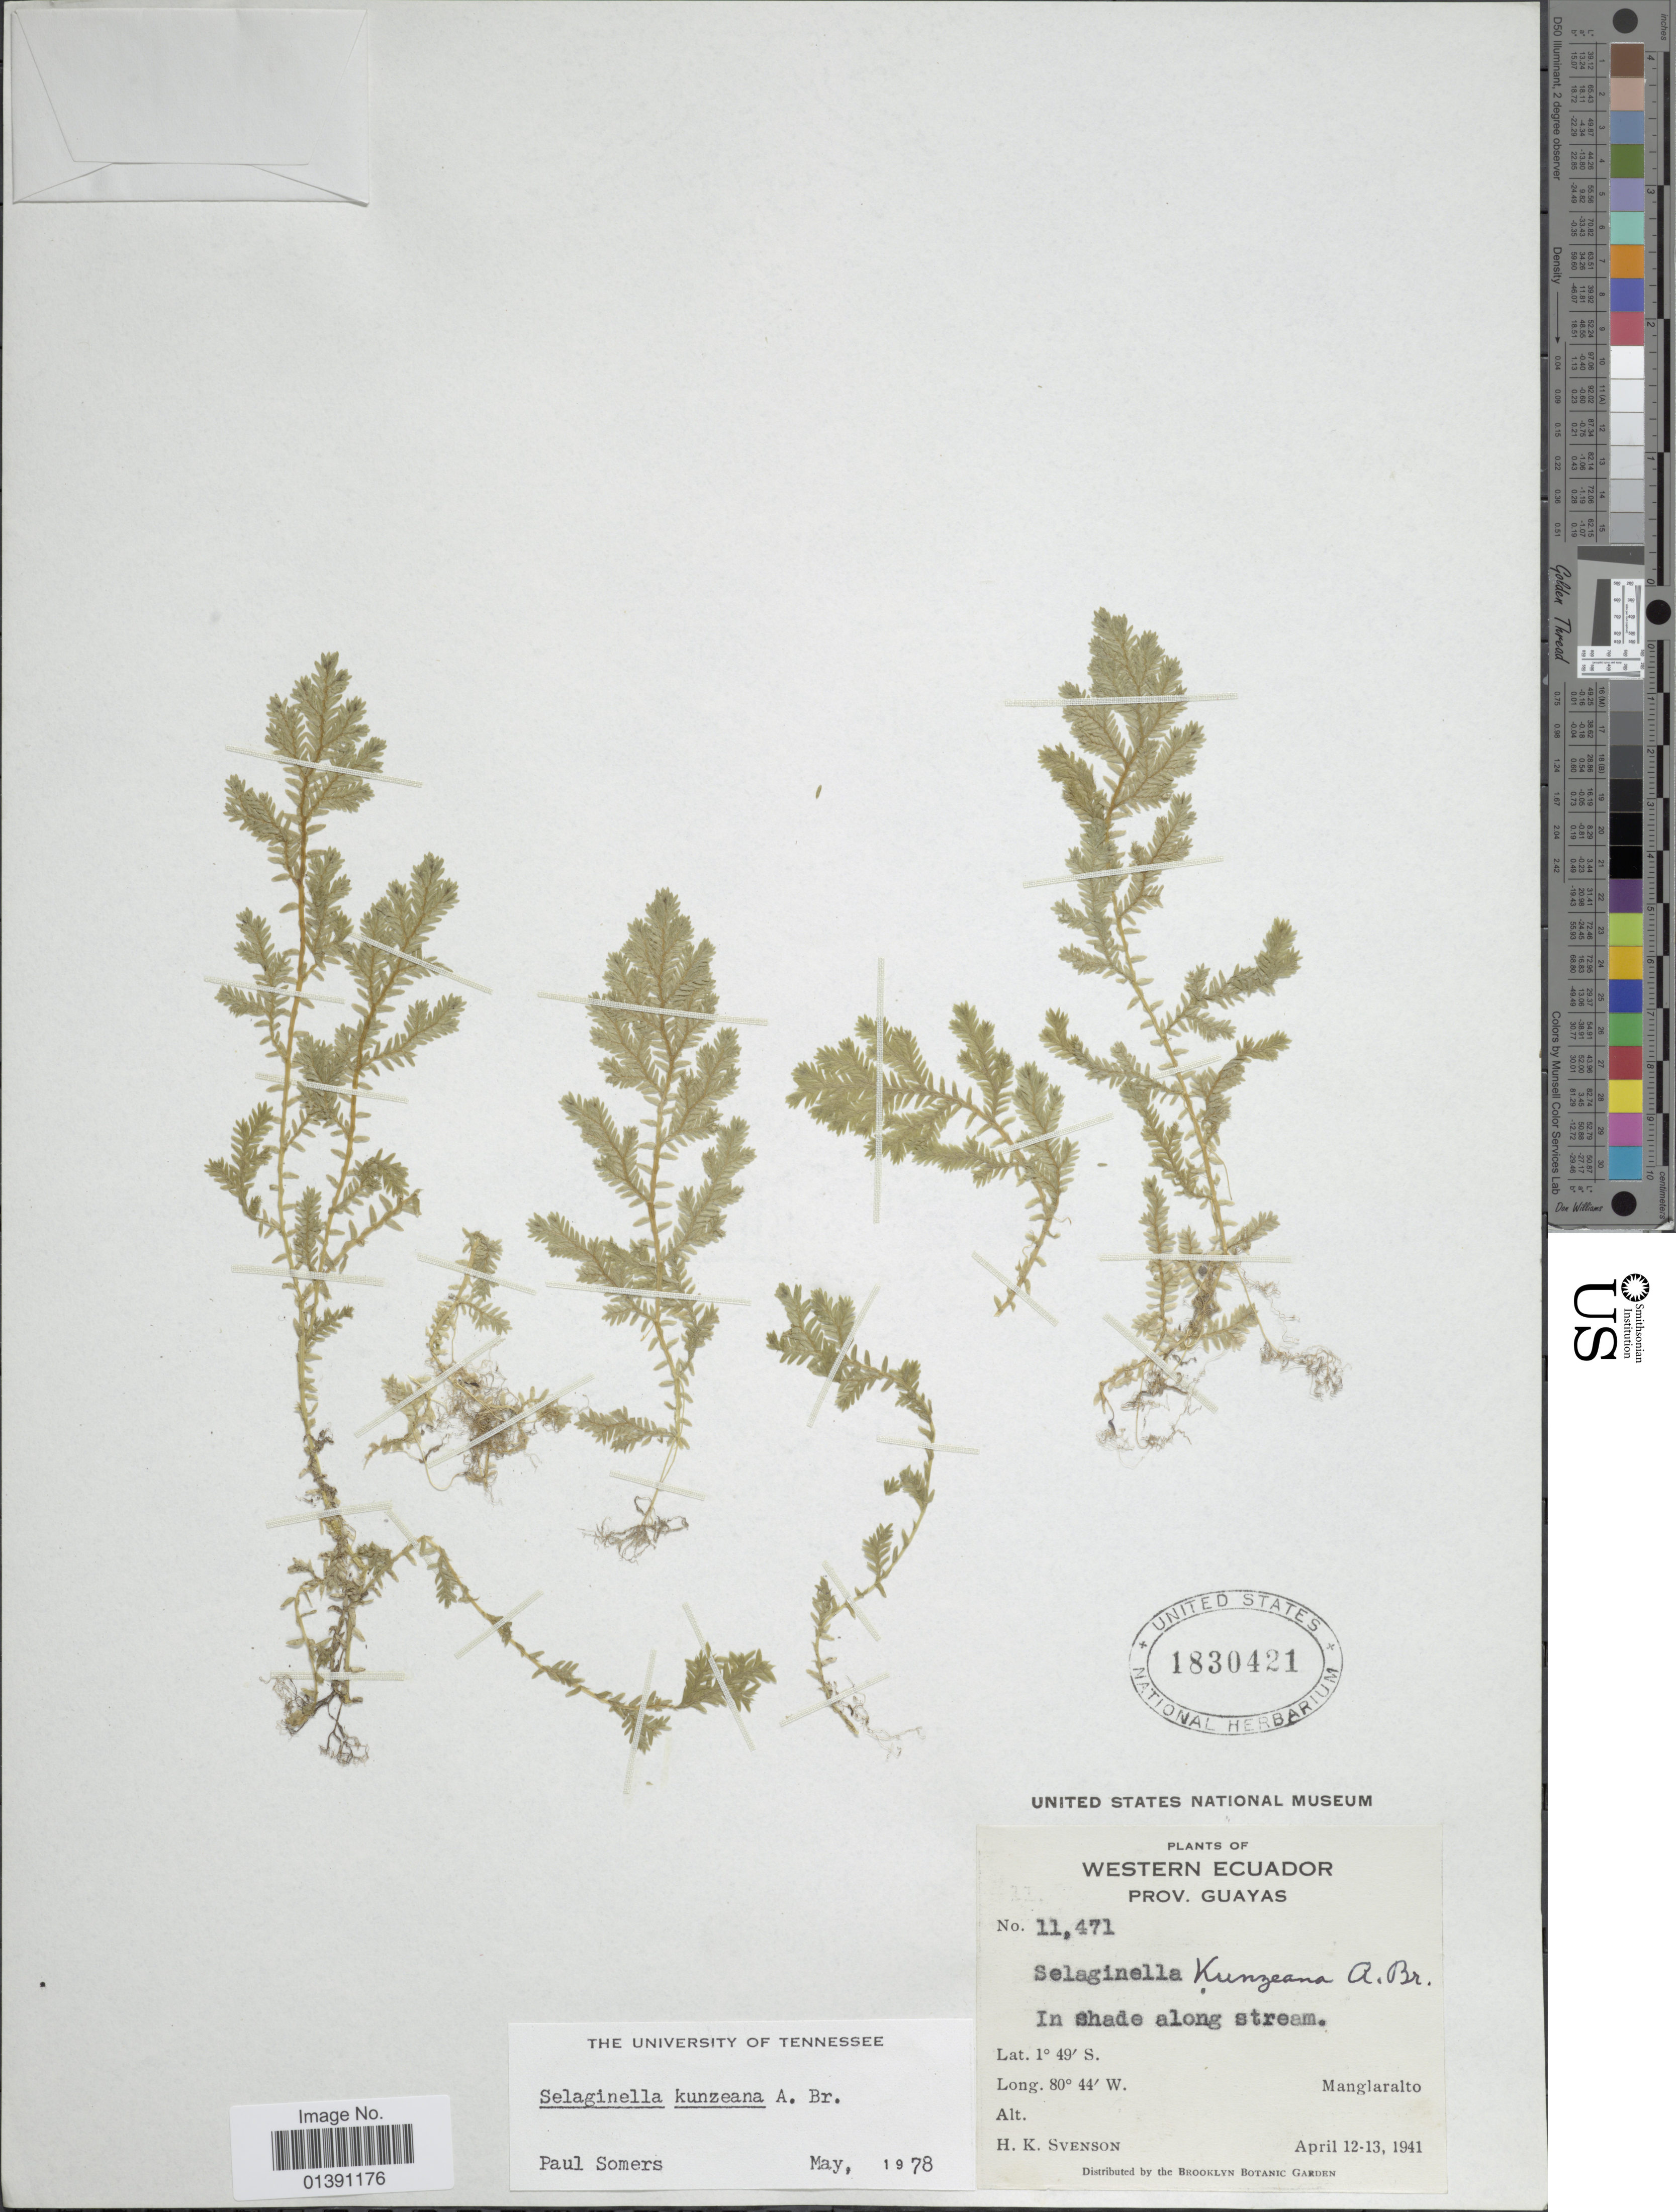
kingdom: Plantae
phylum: Tracheophyta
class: Lycopodiopsida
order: Selaginellales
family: Selaginellaceae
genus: Selaginella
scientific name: Selaginella kunzeana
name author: A. Br.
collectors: H. K. Svenson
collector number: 11471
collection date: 1941-04-12/1941-04-13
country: Ecuador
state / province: Guayas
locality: Western Ecuador, In shade along stream, Manglaratlto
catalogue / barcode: US 1830421